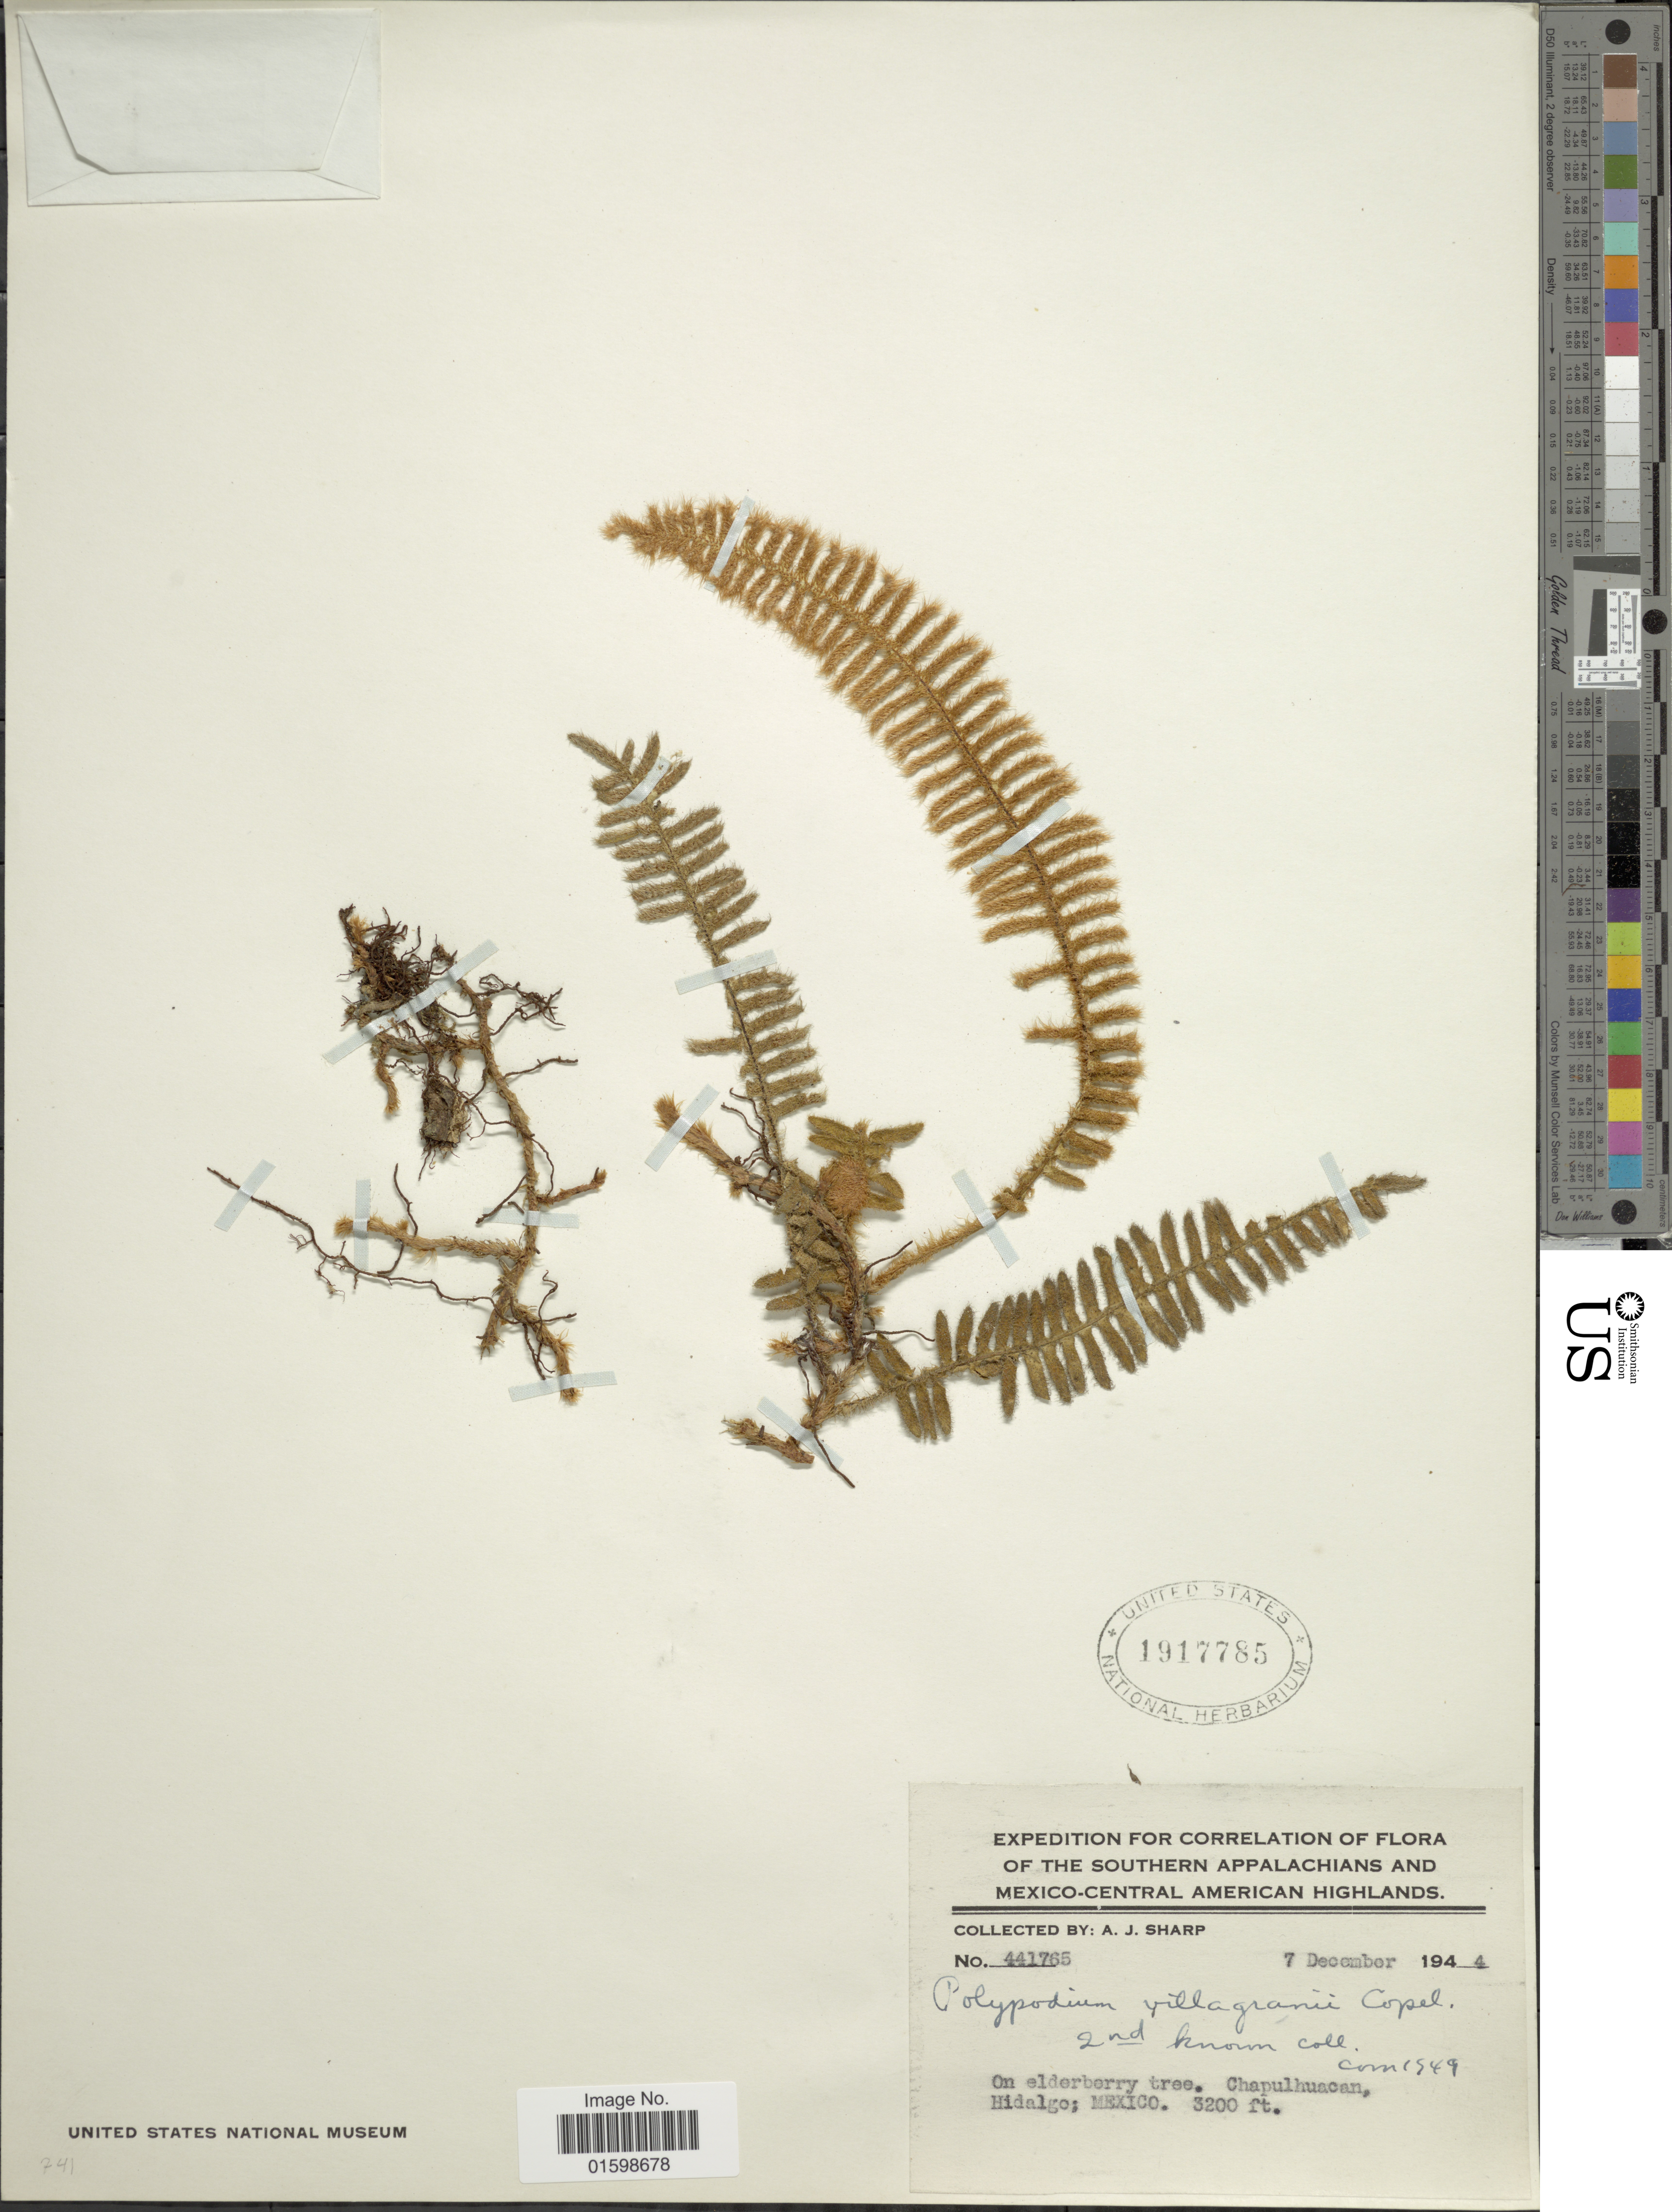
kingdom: Plantae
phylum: Tracheophyta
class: Polypodiopsida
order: Polypodiales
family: Polypodiaceae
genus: Pleopeltis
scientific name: Pleopeltis villagranii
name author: (Copel.) A.R. Sm. & Tejero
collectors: A. J. Sharp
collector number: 441765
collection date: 1944-12-07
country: Mexico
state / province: Hidalgo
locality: Southern Appalachians and Mexico-Central American Highlands, on elderberry tree, Chapulhuacan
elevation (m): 975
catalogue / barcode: US 1917785